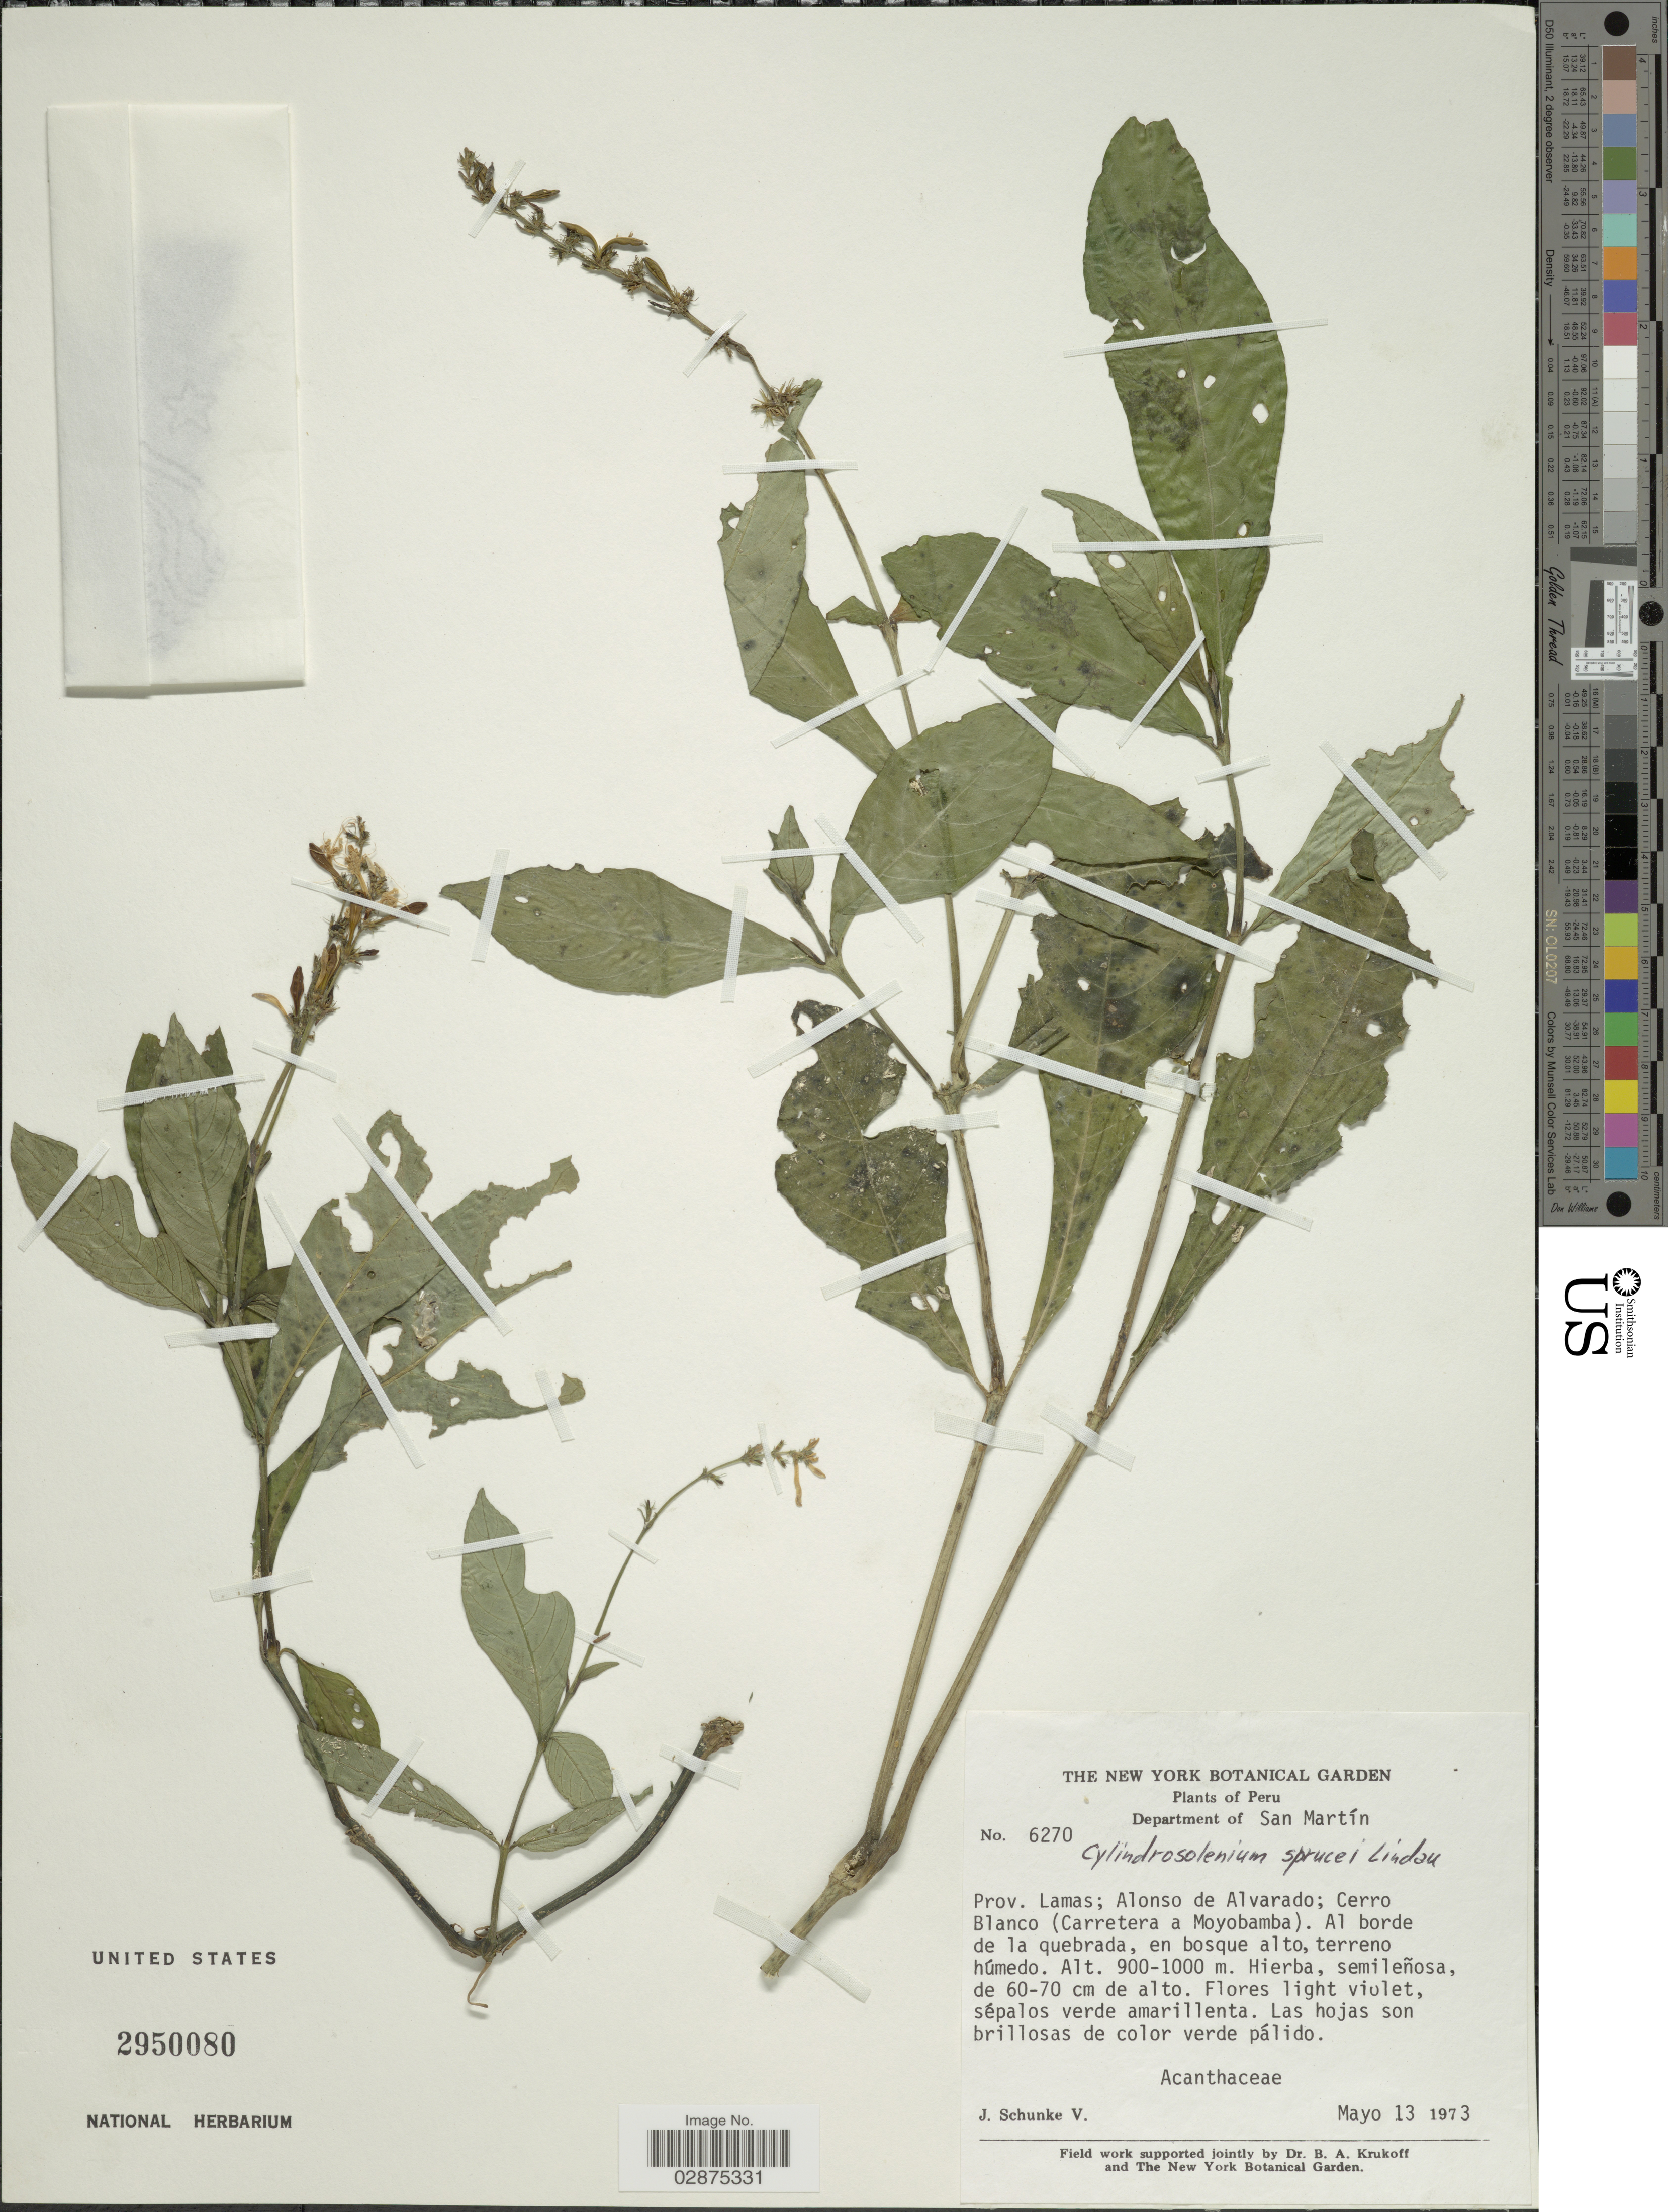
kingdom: Plantae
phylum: Tracheophyta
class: Magnoliopsida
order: Lamiales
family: Acanthaceae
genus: Stenostephanus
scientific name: Stenostephanus sprucei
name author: (Lindau) Wassh. & J.R.I. Wood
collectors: J. Schunke Vigo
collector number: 6270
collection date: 1973-05-13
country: Peru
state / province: San Martín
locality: Department of San Martín. Prov. Lamas; Alonso de Alvarado; Cerro Blanco (Carretera a Moyobamba).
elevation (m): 900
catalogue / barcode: US 2950080